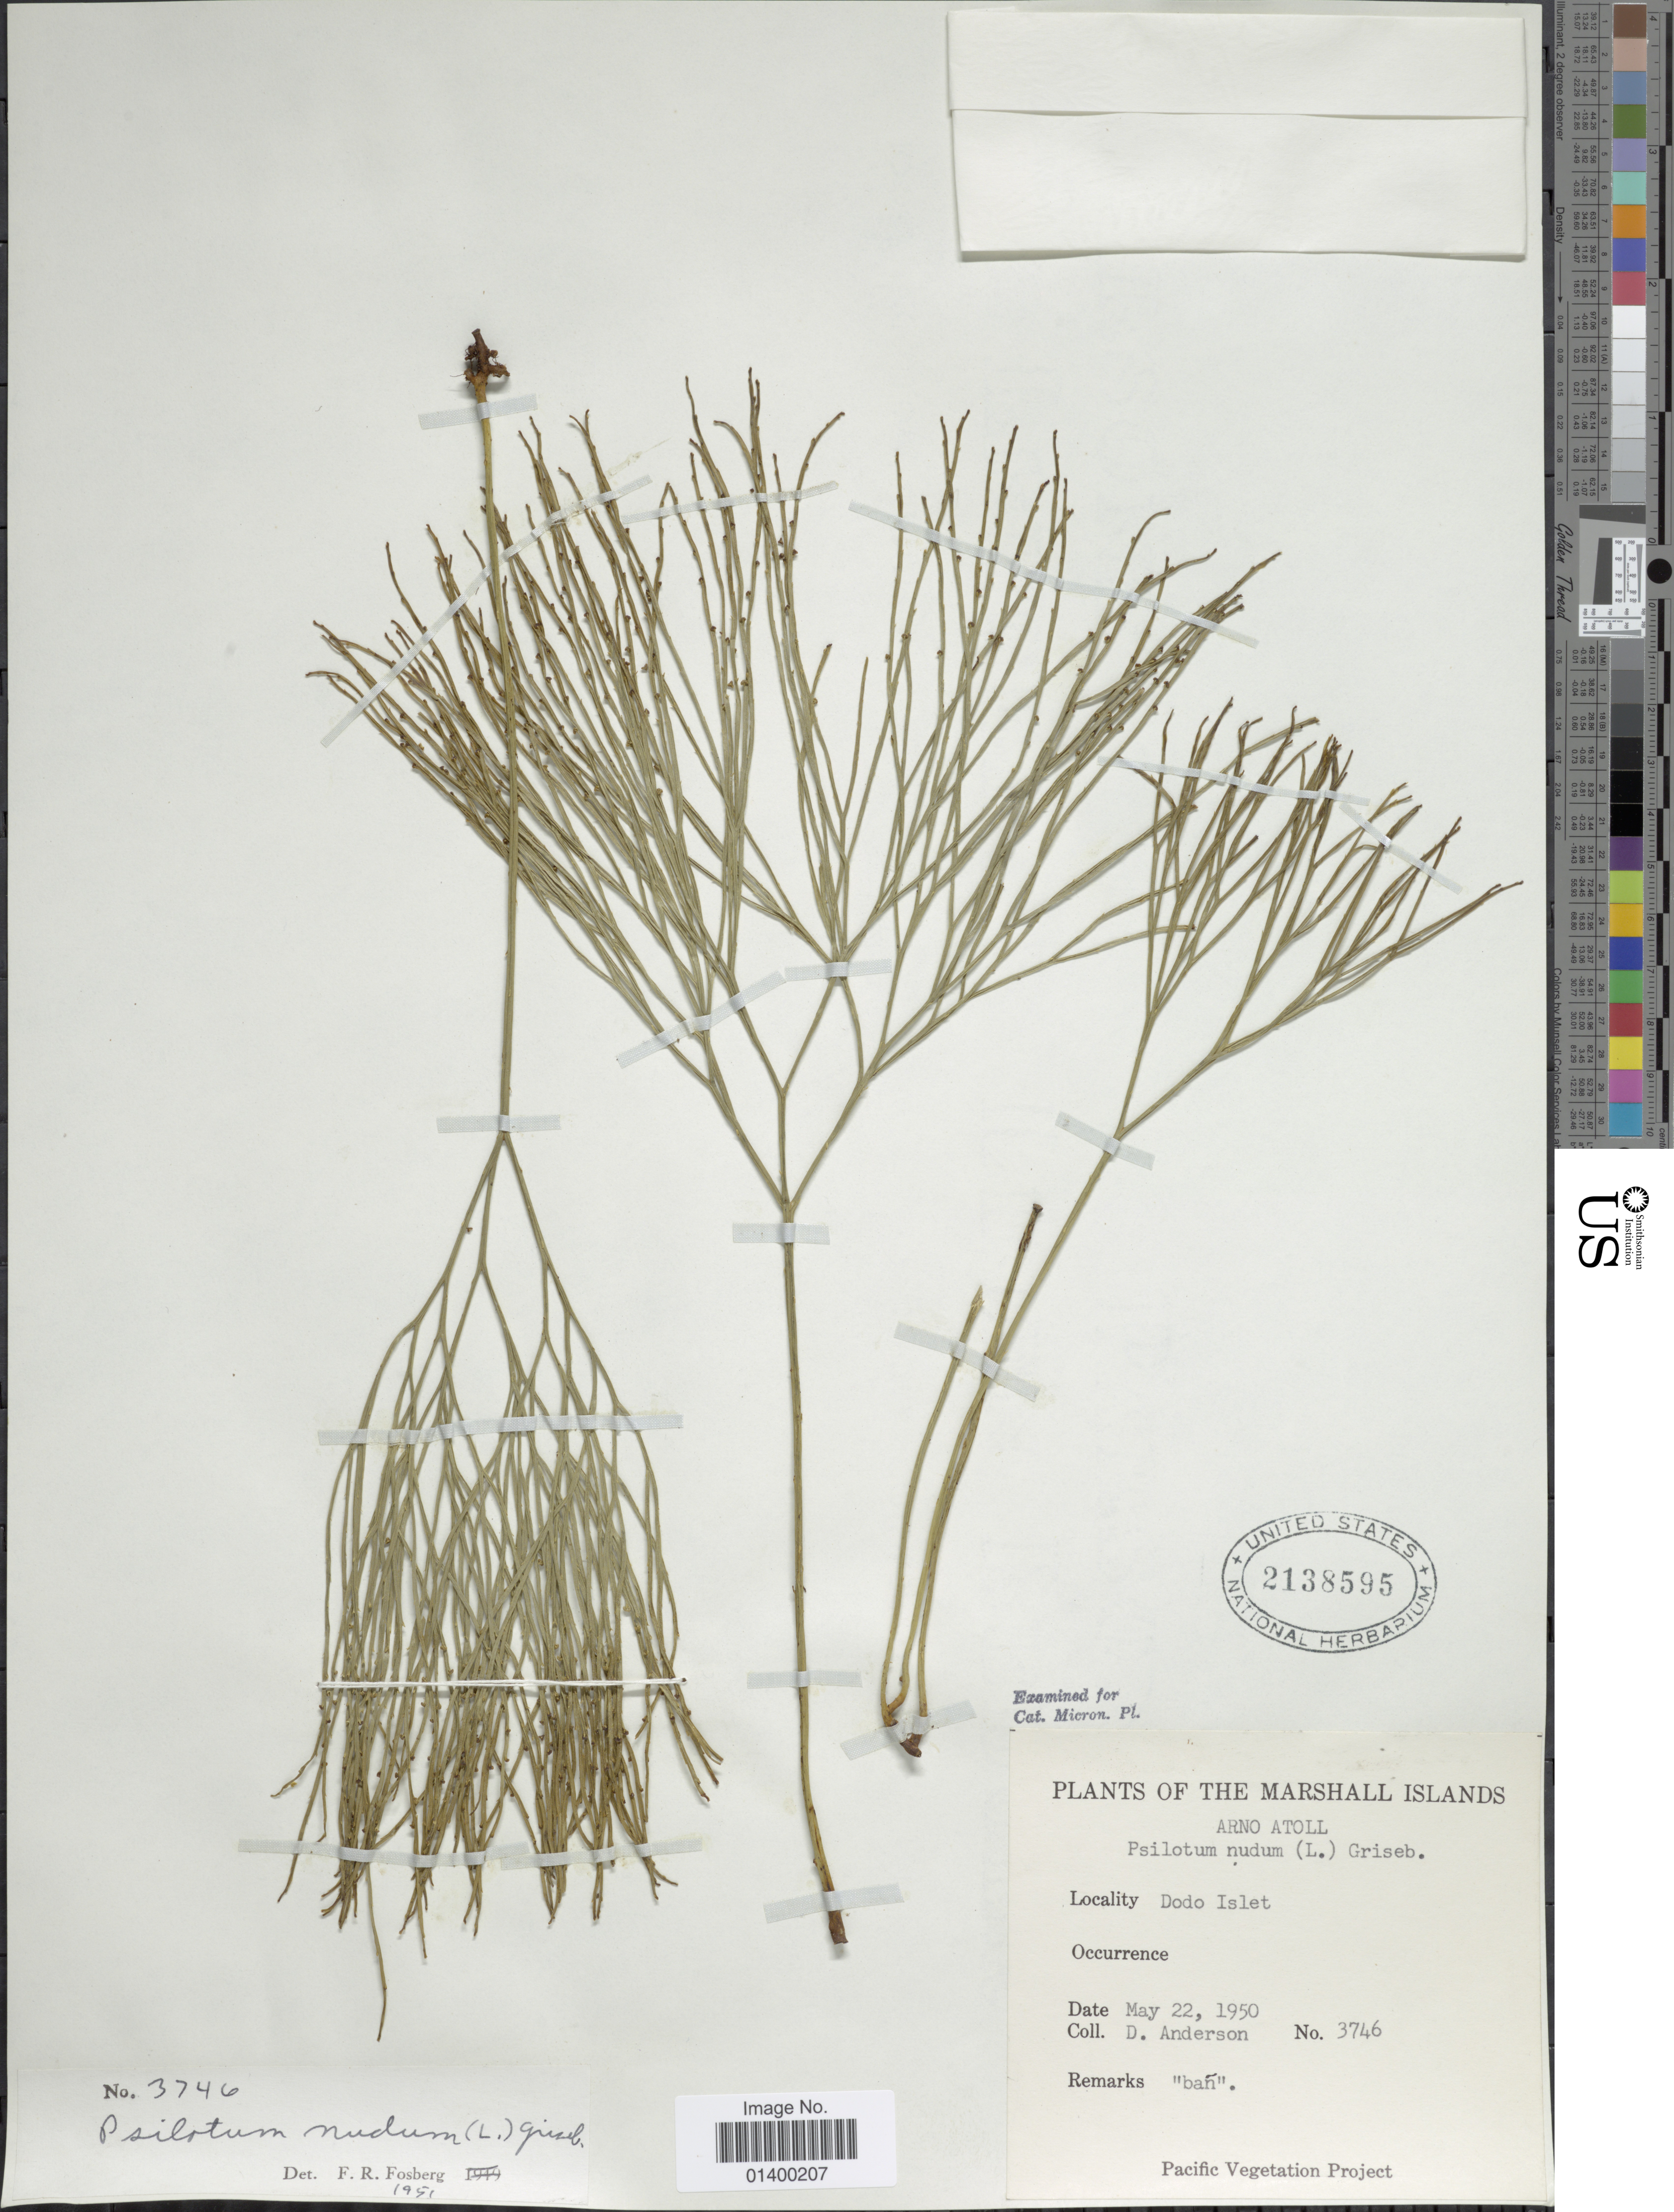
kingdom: Plantae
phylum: Tracheophyta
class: Polypodiopsida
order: Psilotales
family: Psilotaceae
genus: Psilotum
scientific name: Psilotum nudum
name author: (L.) P. Beauv.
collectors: D. Anderson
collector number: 3746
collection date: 1950-05-22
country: Marshall Islands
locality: Arno Atoll, Dodo Islet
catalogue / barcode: US 2138595